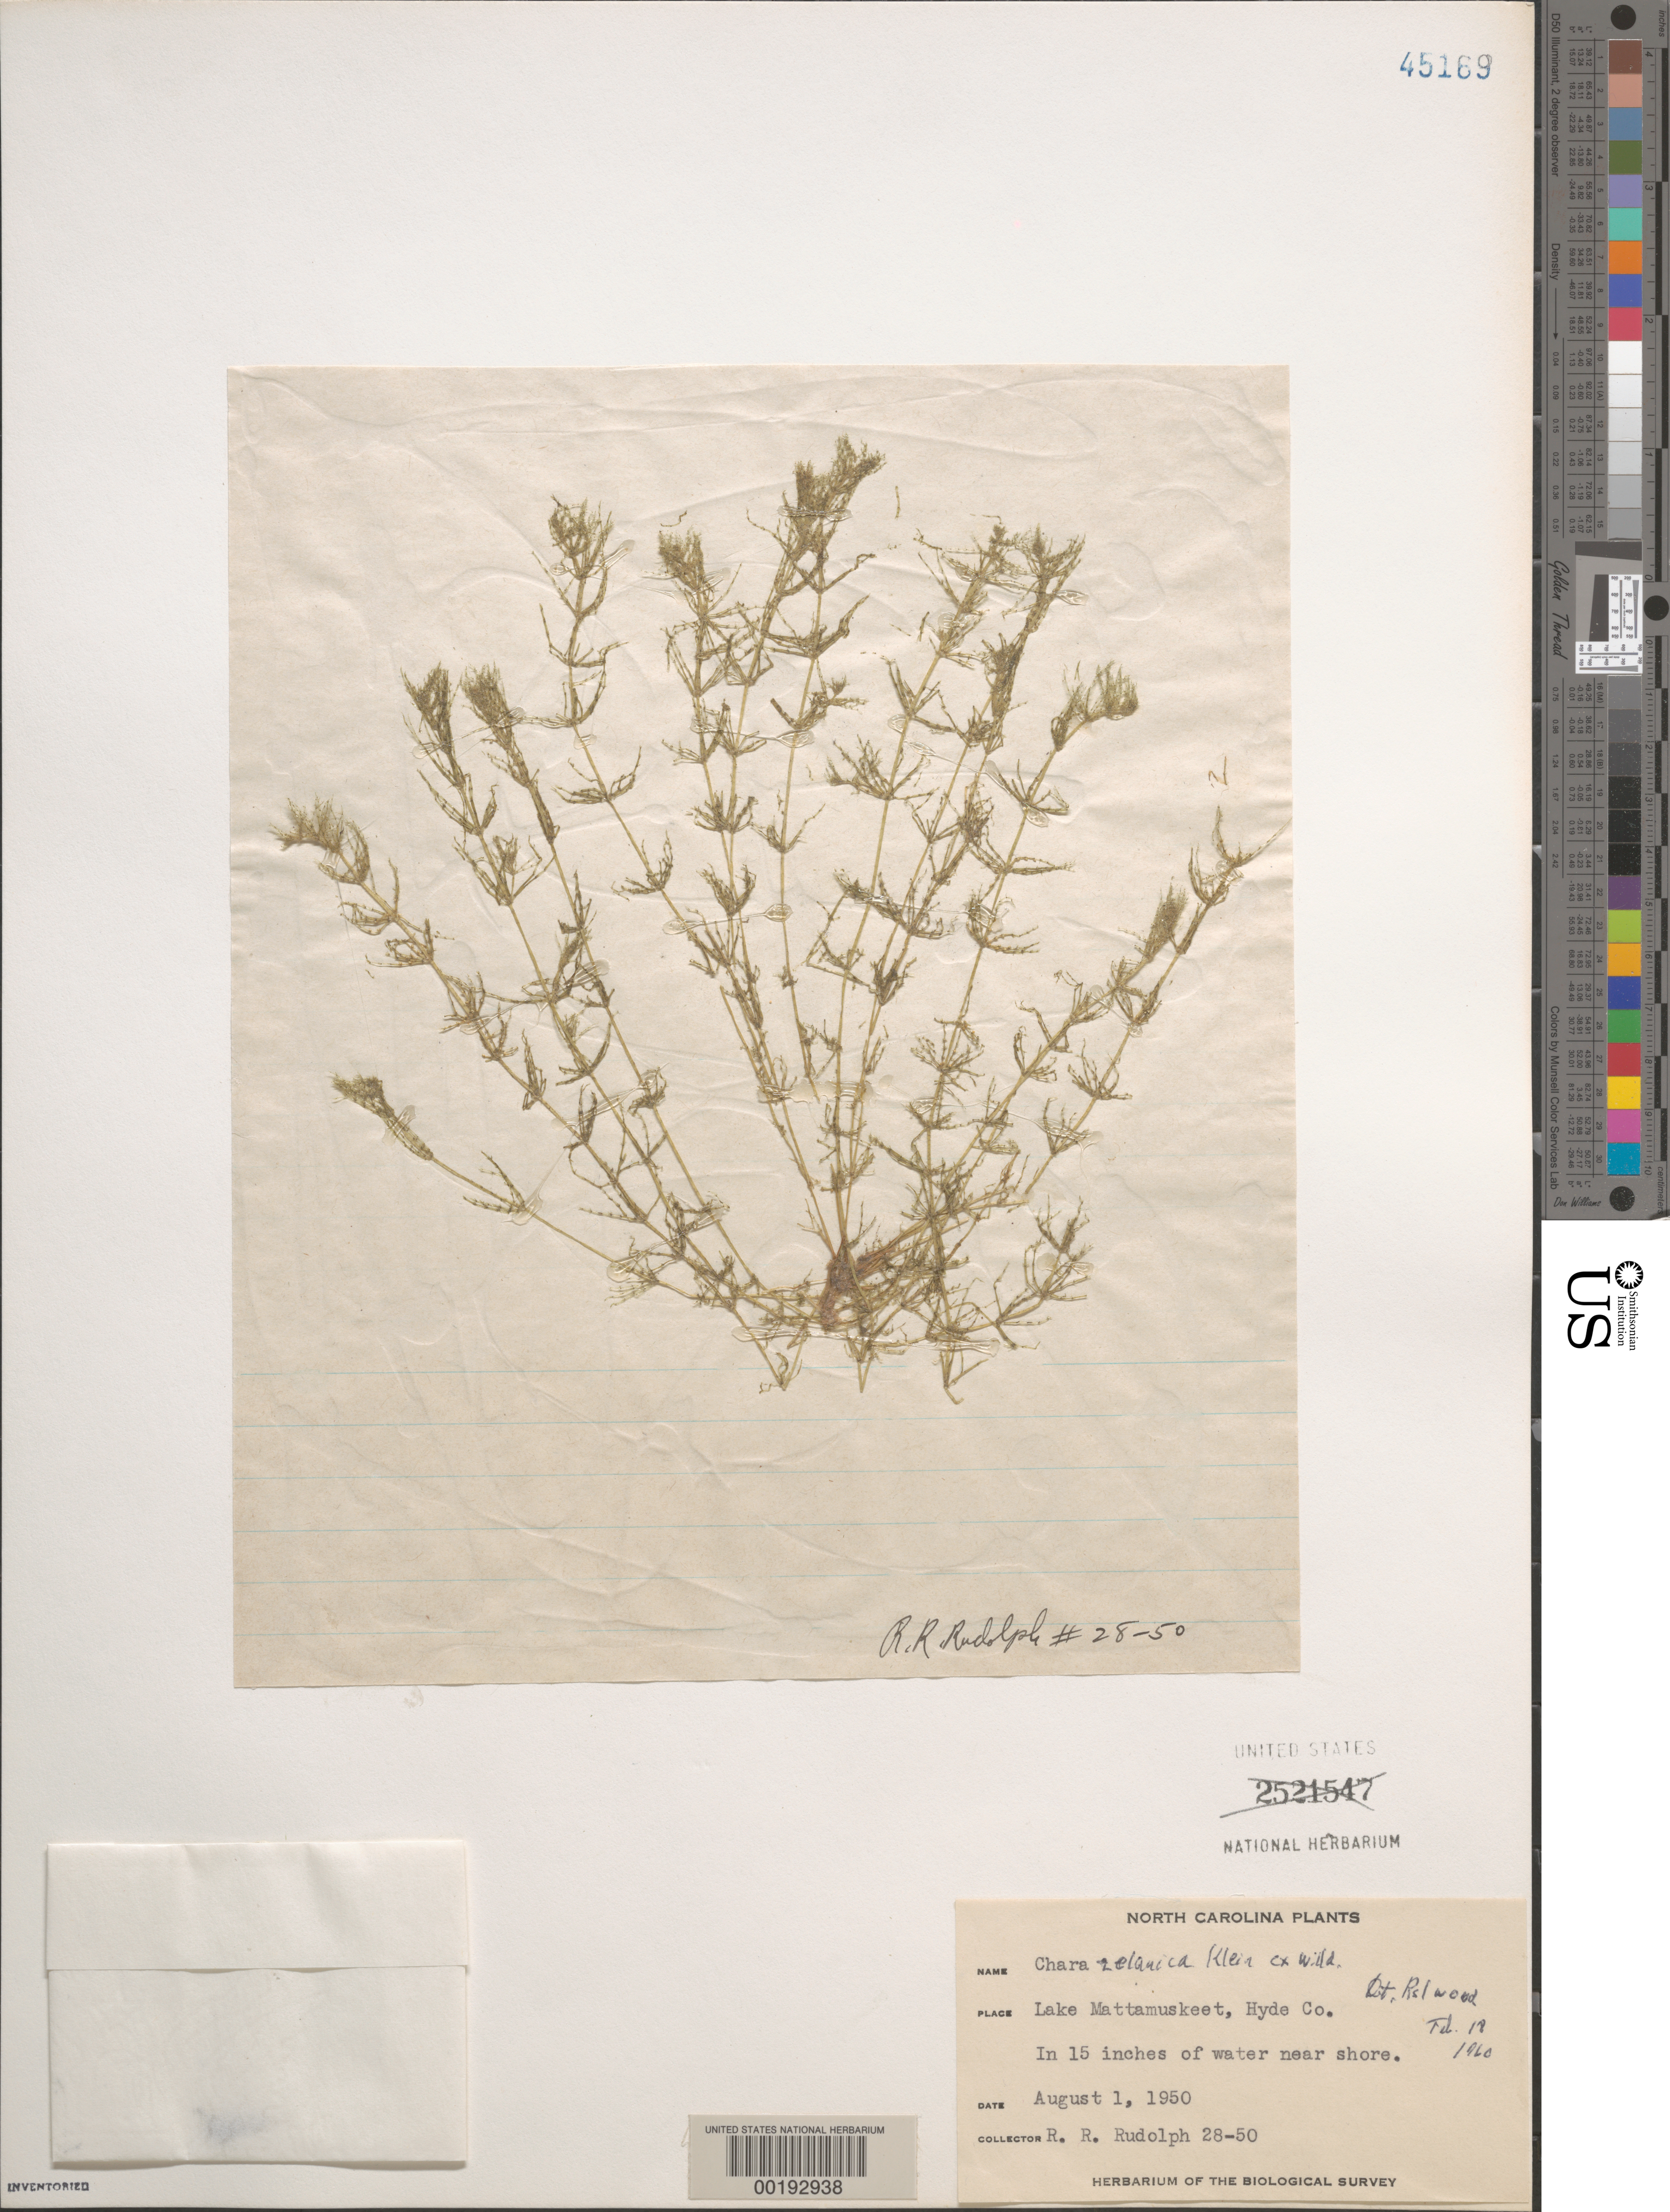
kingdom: Plantae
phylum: Charophyta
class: Charophyceae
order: Charales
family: Characeae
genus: Chara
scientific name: Chara zeylanica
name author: J.G. Klein ex Willd.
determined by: Wood, R. D.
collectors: R. Rudolph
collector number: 28-50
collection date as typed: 01 Aug 1950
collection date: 1950-08-01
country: United States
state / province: North Carolina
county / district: Hyde County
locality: Lake Mattamuskeet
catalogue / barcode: US 45169